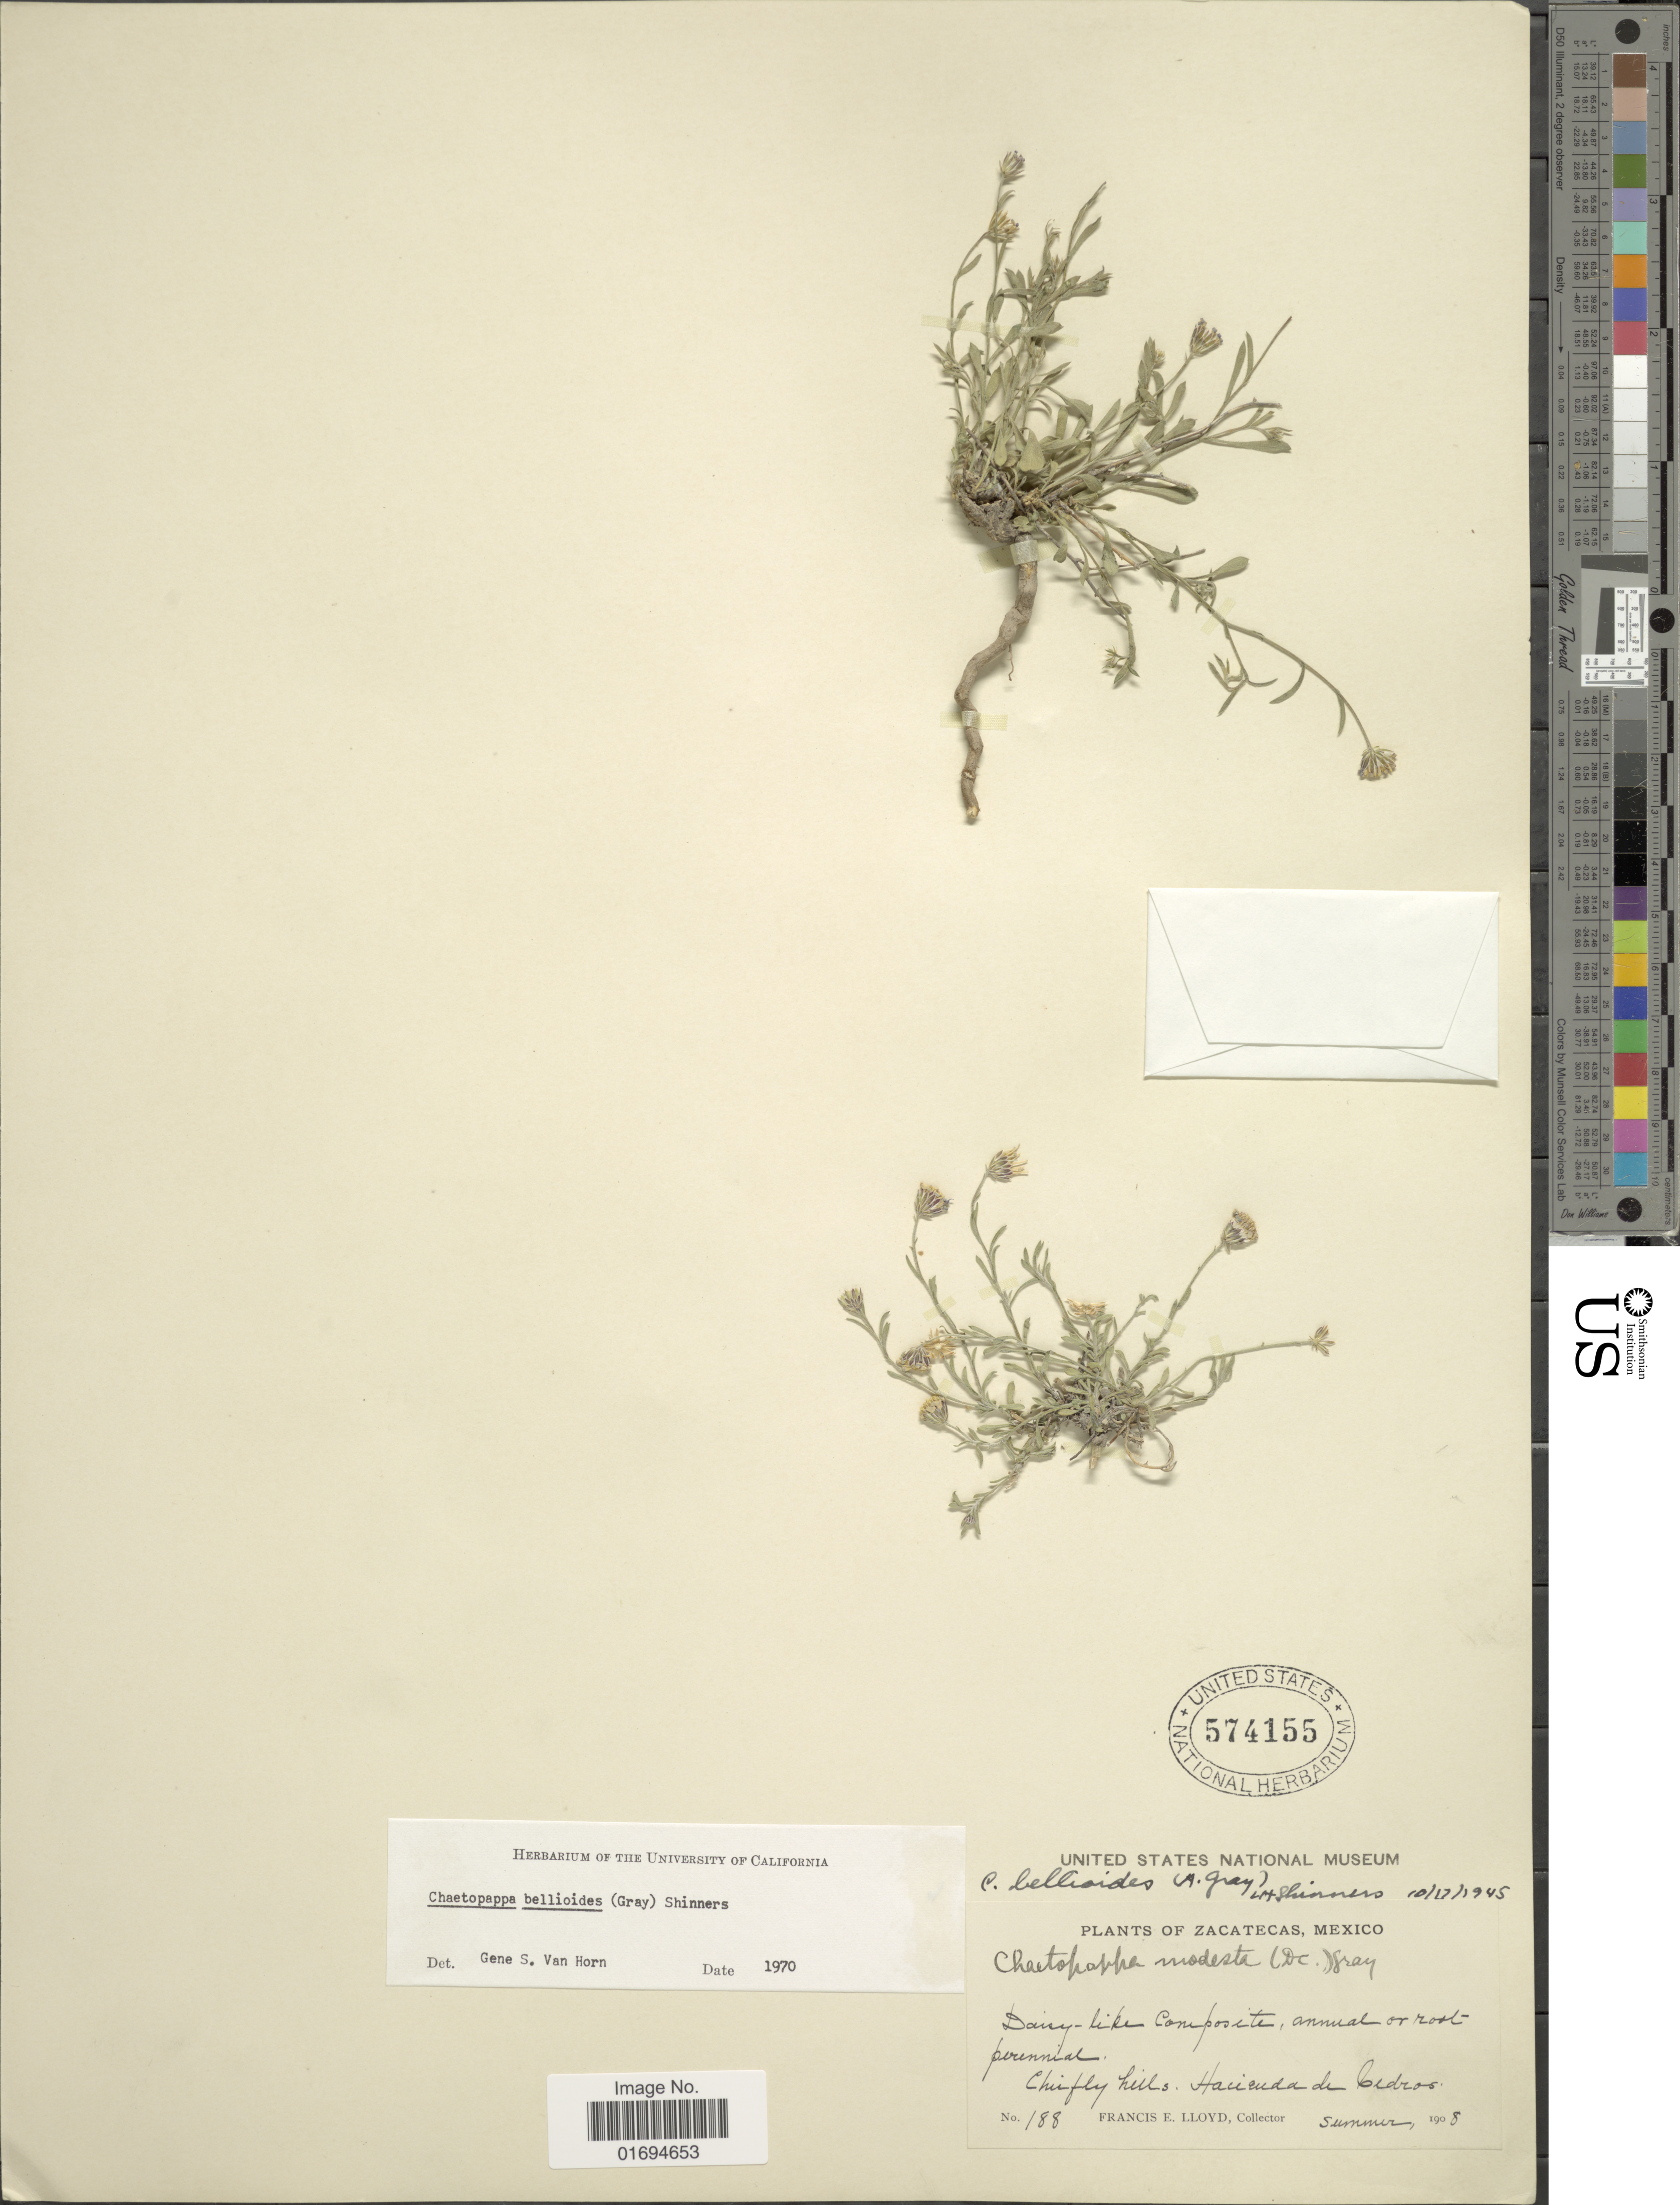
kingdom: Plantae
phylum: Tracheophyta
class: Magnoliopsida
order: Asterales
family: Asteraceae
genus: Chaetopappa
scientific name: Chaetopappa bellioides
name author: (A. Gray) Shinners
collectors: Lloyd, C. E.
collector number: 188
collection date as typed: Summer, 1908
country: Mexico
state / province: Zacatecas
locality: Chifly hills, Hacienda de Cedros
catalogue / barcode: US 574155